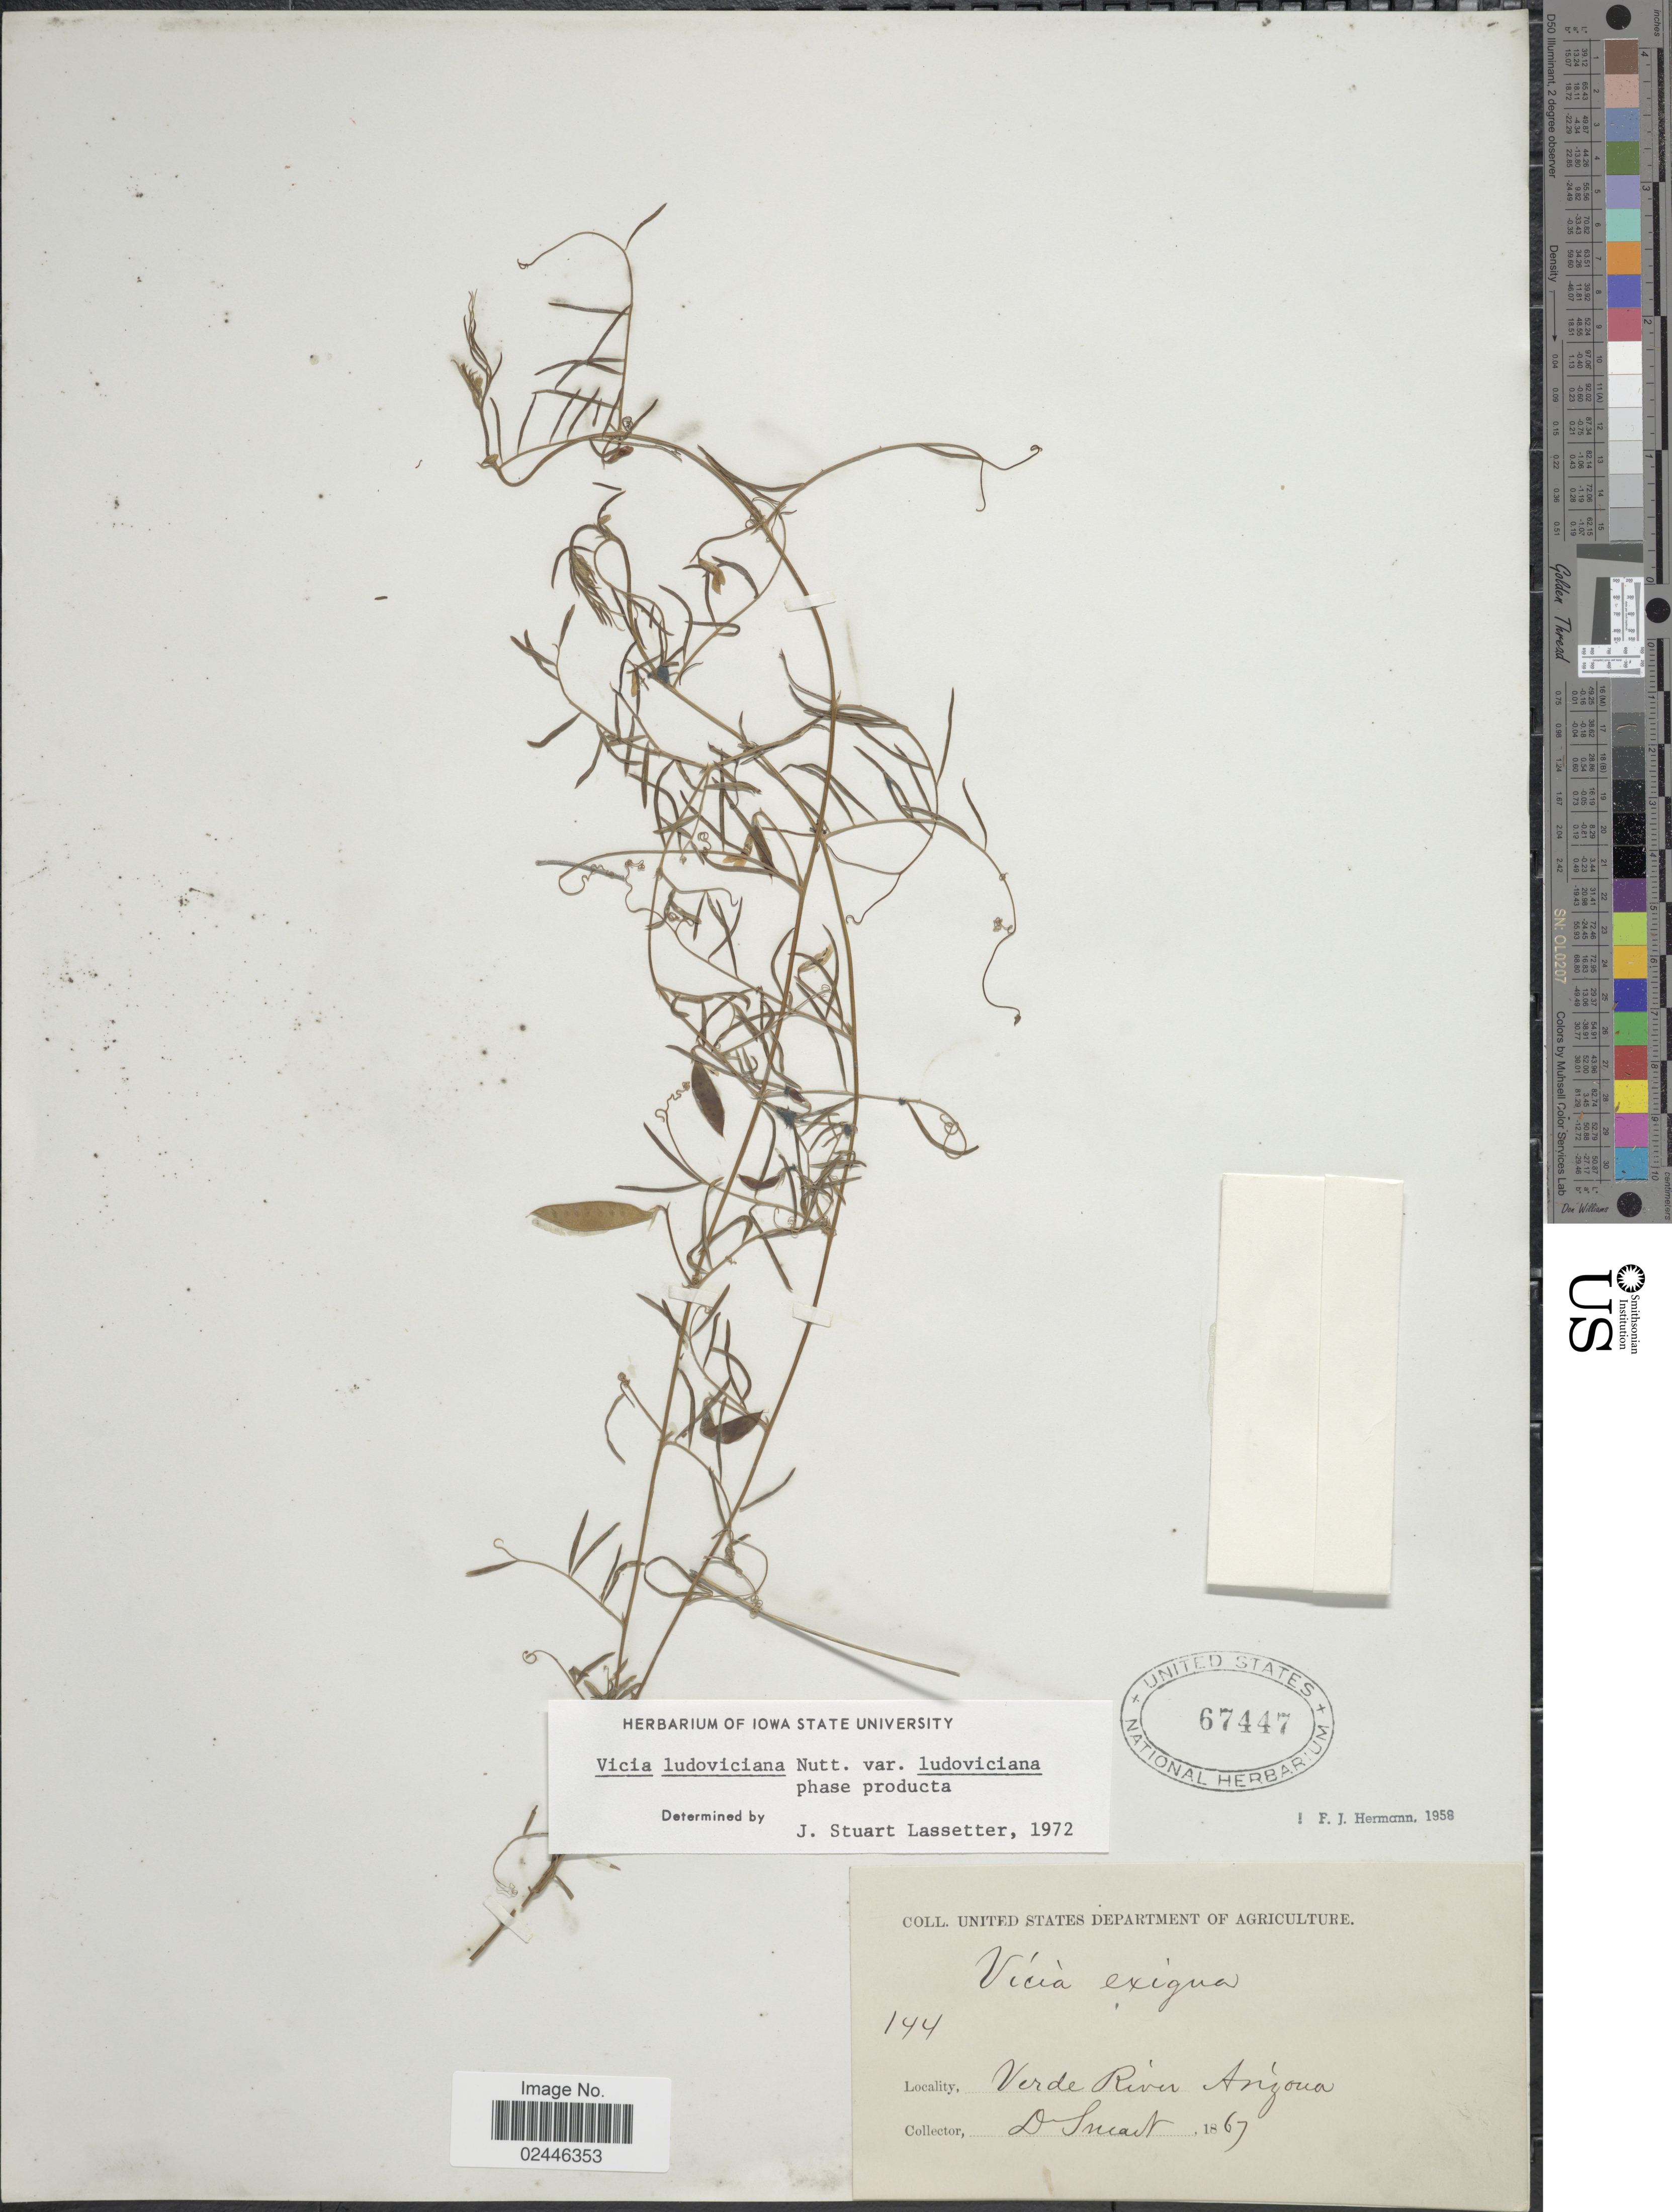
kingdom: Plantae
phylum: Tracheophyta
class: Magnoliopsida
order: Fabales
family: Fabaceae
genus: Vicia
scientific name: Vicia ludoviciana var. ludoviciana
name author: Nutt. ex Torr. & A. Gray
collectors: -. Smart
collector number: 144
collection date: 1867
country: United States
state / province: Arizona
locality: Verde River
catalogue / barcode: US 67447